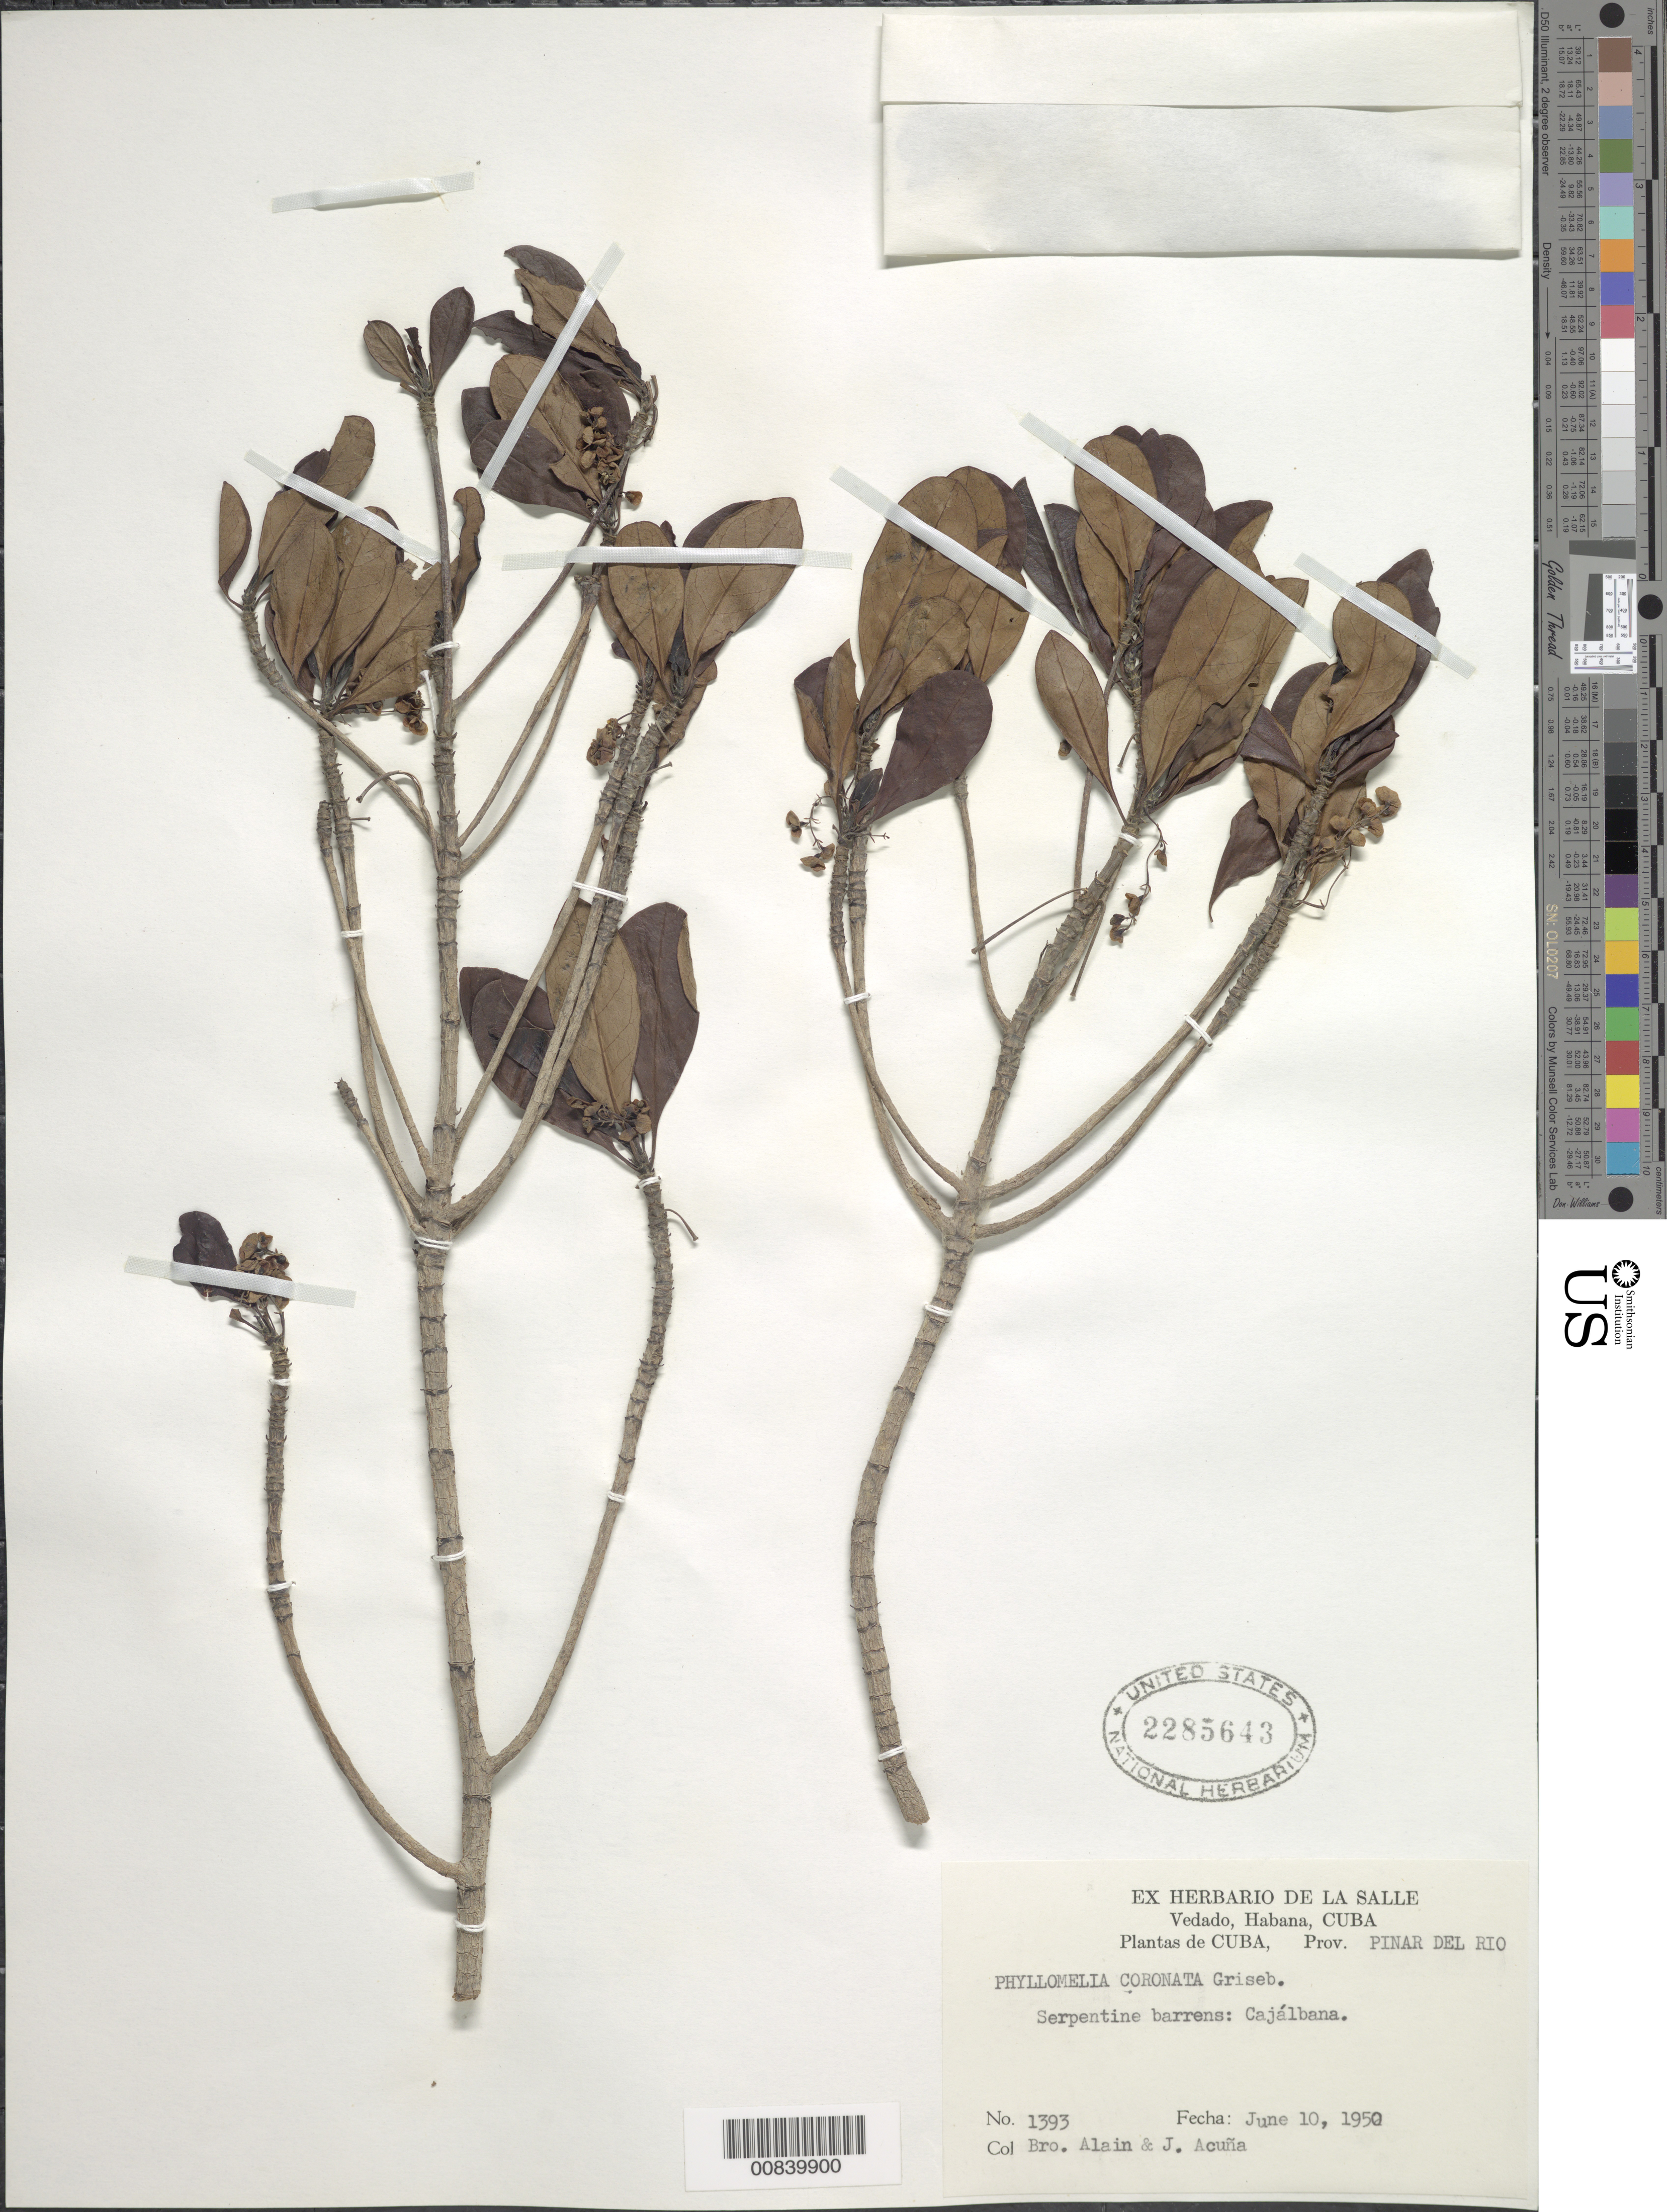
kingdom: Plantae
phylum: Tracheophyta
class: Magnoliopsida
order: Gentianales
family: Rubiaceae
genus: Phyllomelia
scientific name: Phyllomelia coronata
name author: Griseb.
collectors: A. H. Liogier & J. Acuña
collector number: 1393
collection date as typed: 10 Jun 1950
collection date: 1950-06-10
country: Cuba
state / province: Pinar del Río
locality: Cajálbana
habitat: Serpentine barrens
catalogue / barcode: US 2285643